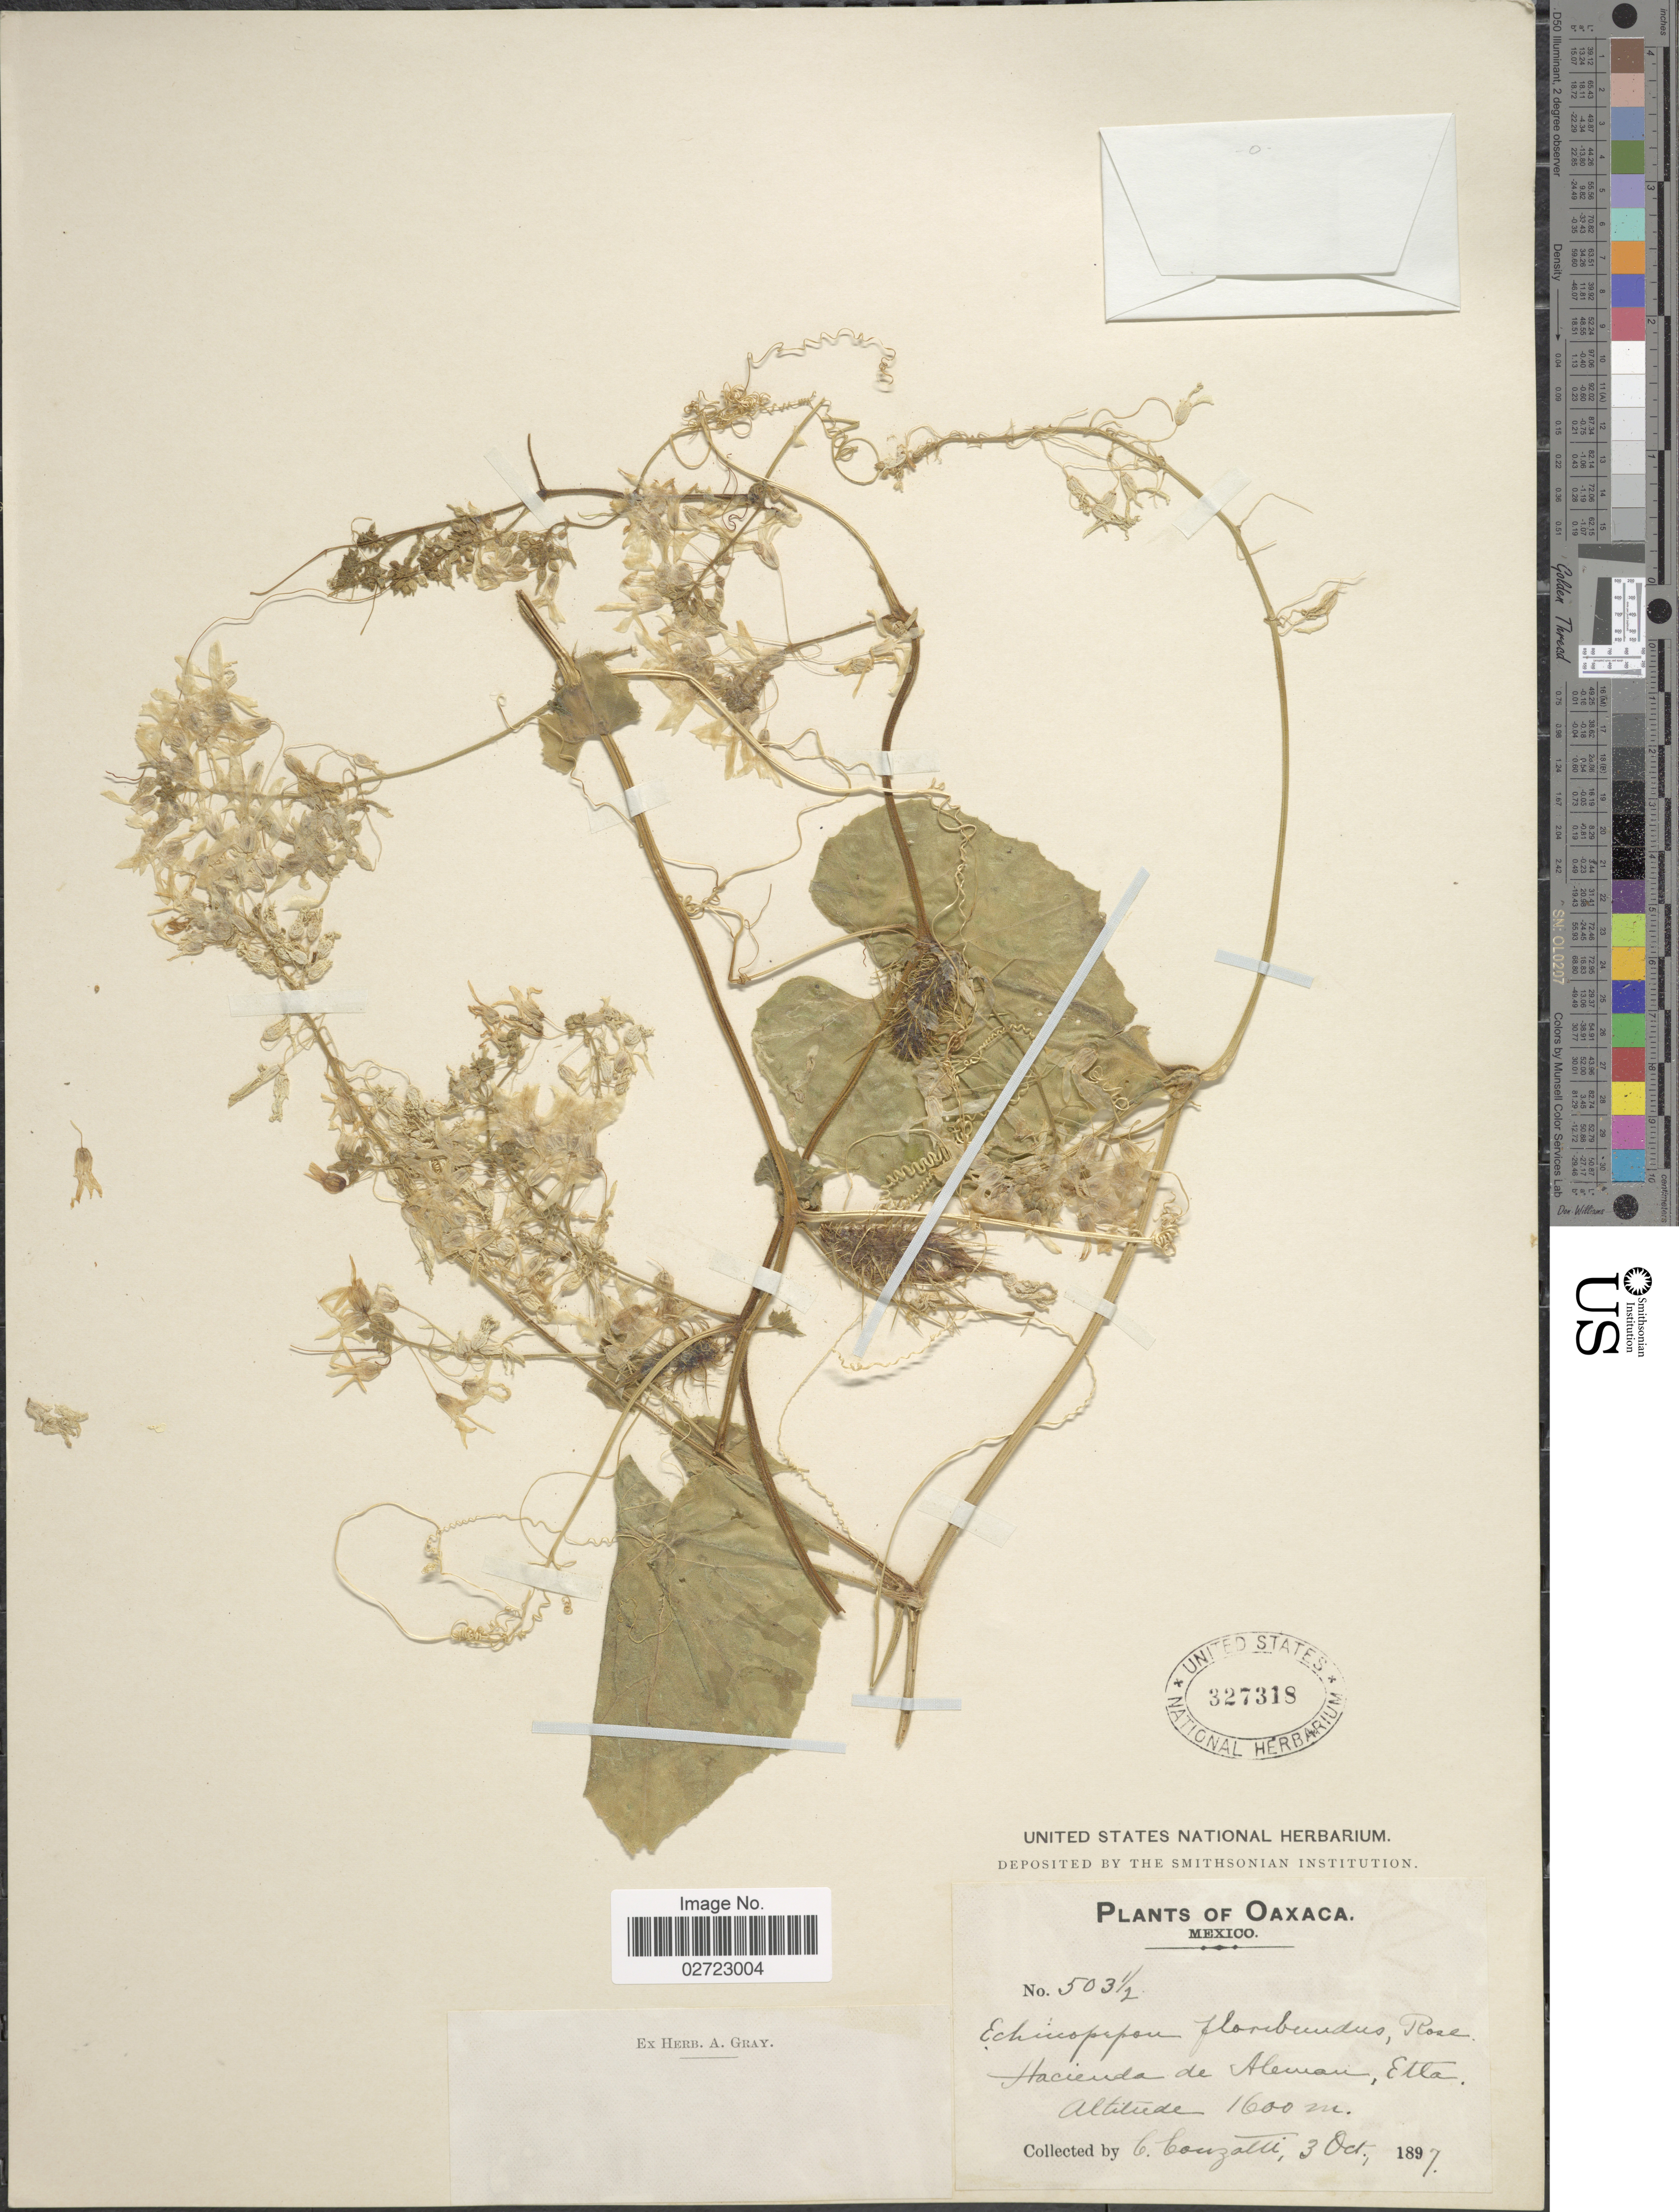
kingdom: Plantae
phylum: Tracheophyta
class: Magnoliopsida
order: Cucurbitales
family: Cucurbitaceae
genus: Echinopepon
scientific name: Echinopepon floribundus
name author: (Cogn.) Rose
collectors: C. Conzatti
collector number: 503 1/2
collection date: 1897-10-03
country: Mexico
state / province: Oaxaca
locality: Hacienda de Aleman, Etta.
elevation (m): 1600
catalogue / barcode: US 327318